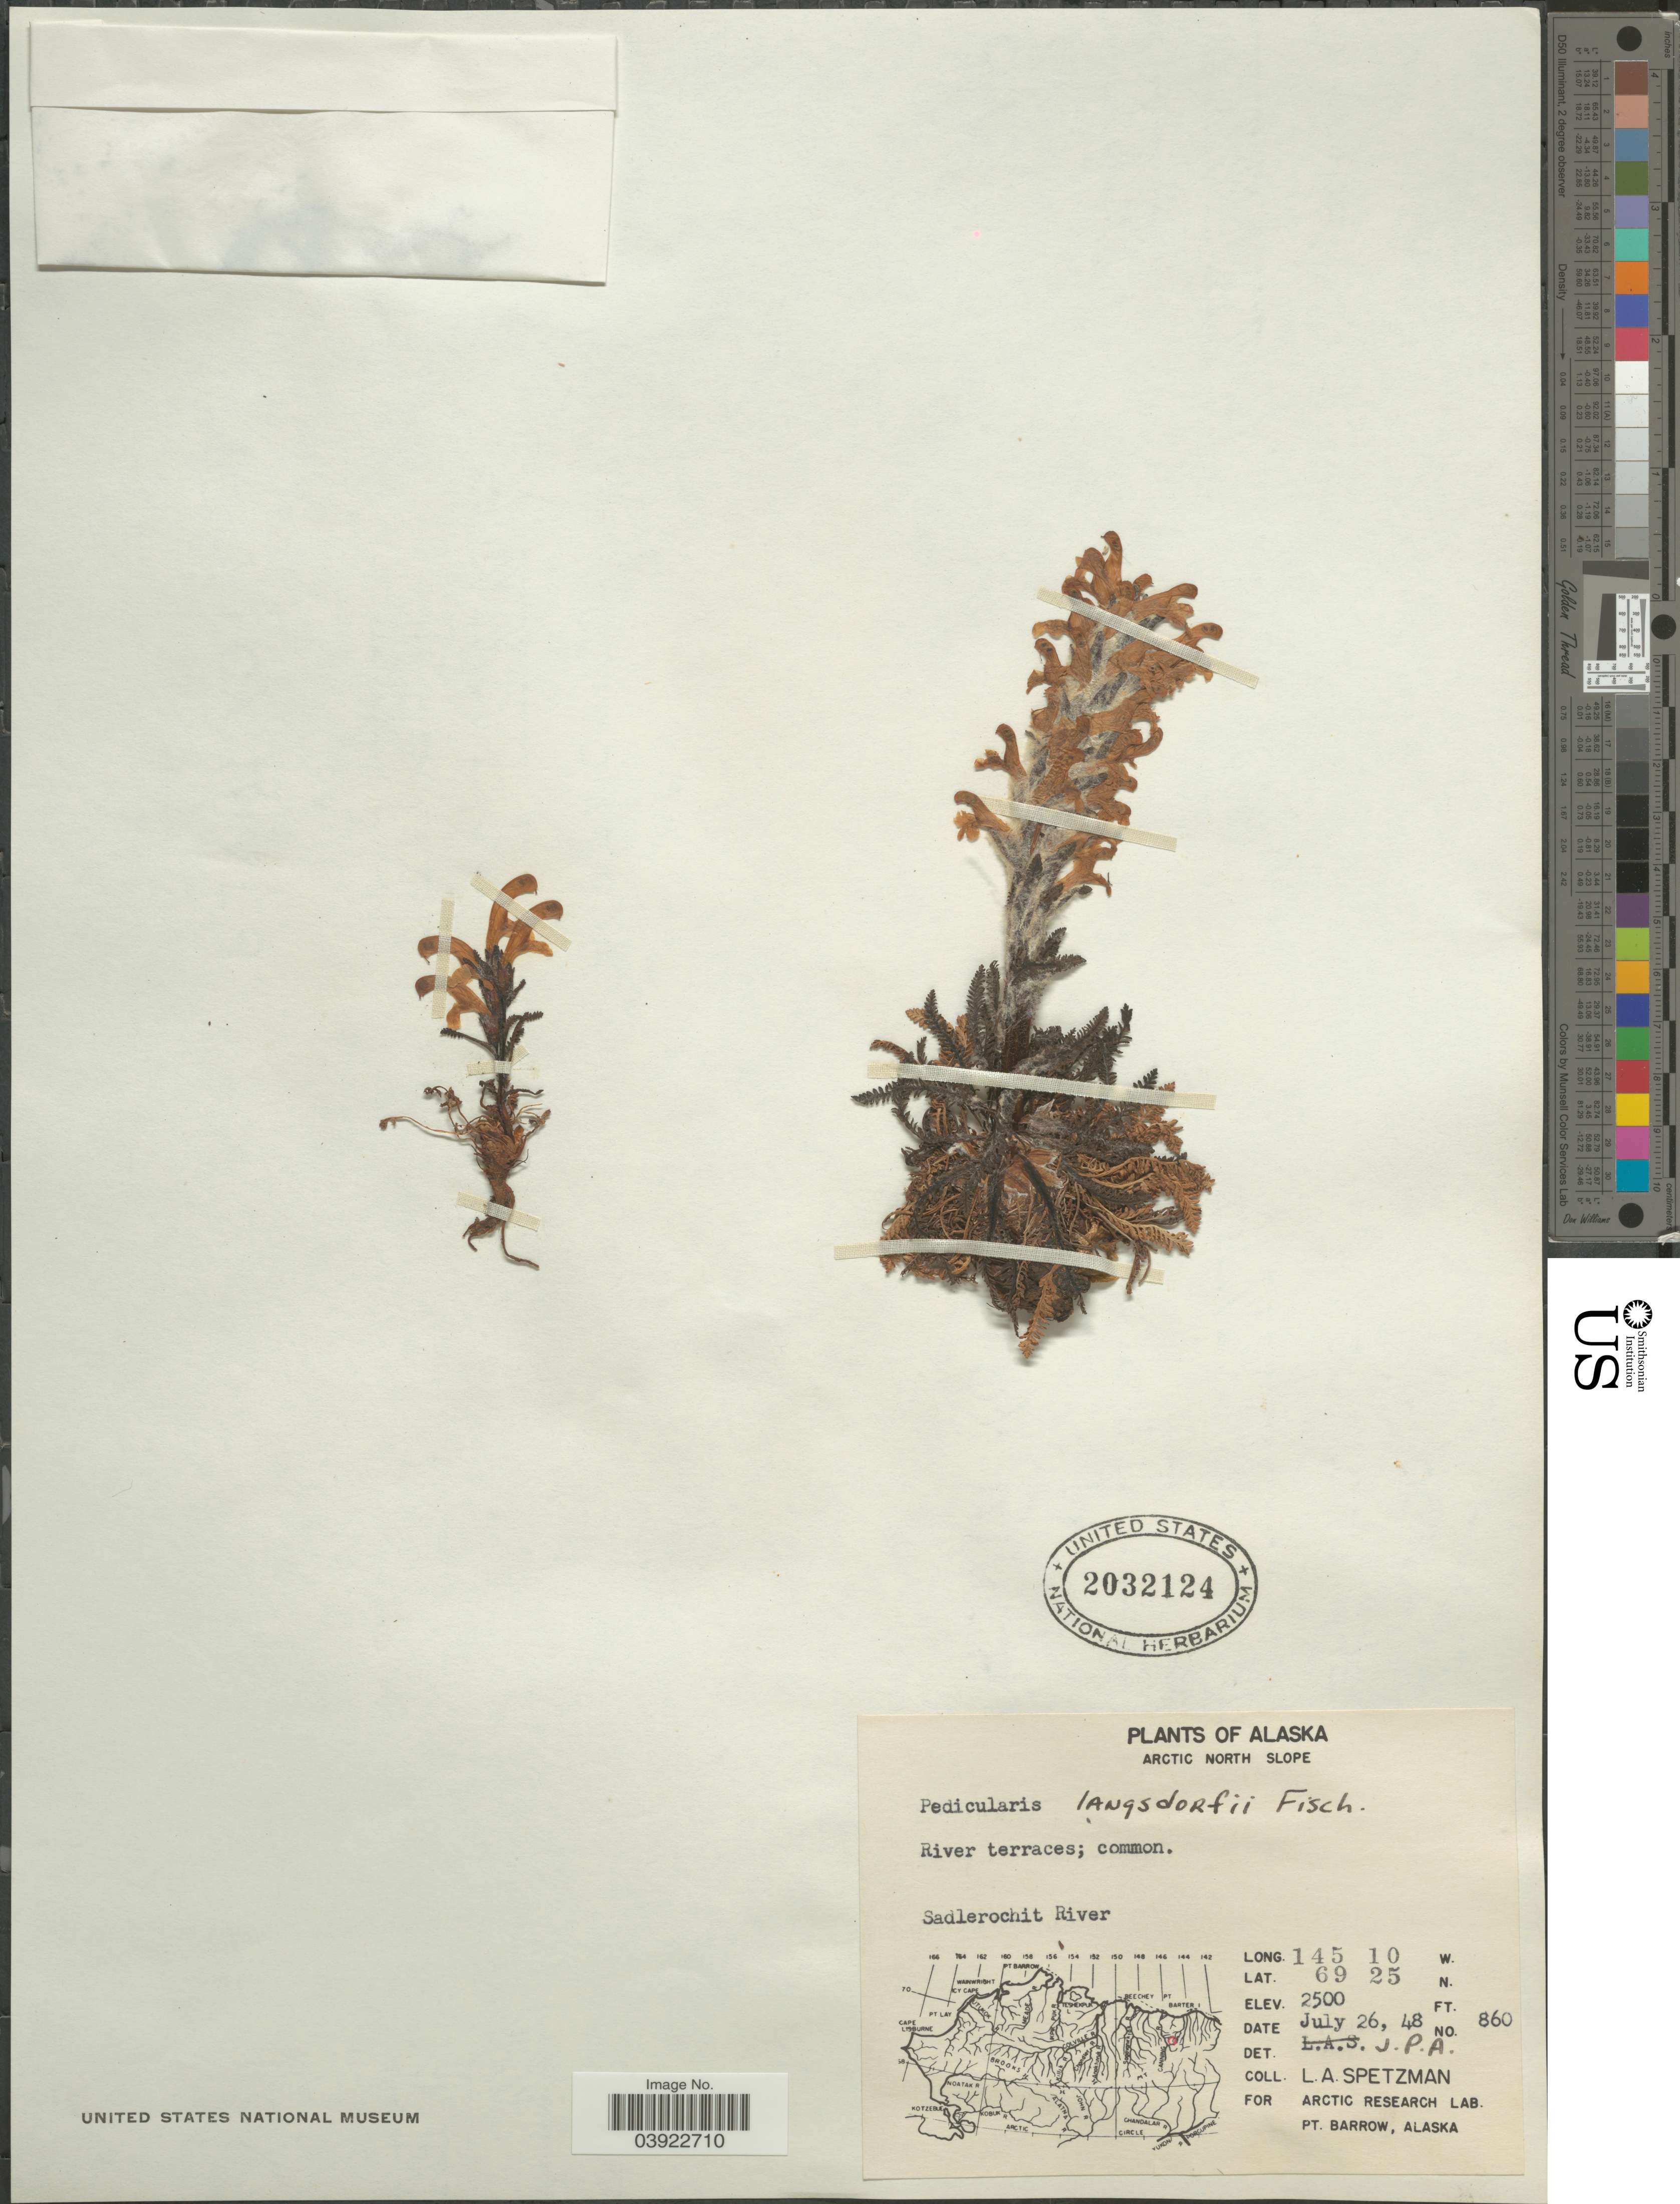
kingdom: Plantae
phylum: Tracheophyta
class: Magnoliopsida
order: Lamiales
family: Orobanchaceae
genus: Pedicularis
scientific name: Pedicularis langsdorffii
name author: Fisch. ex Steven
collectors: L. Spetzman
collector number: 860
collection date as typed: Transcribed d/m/y: 26/7/48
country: United States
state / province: Alaska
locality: Arctic North Slope. River terraces. Sadlerochit River.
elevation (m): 762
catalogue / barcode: US 2032124